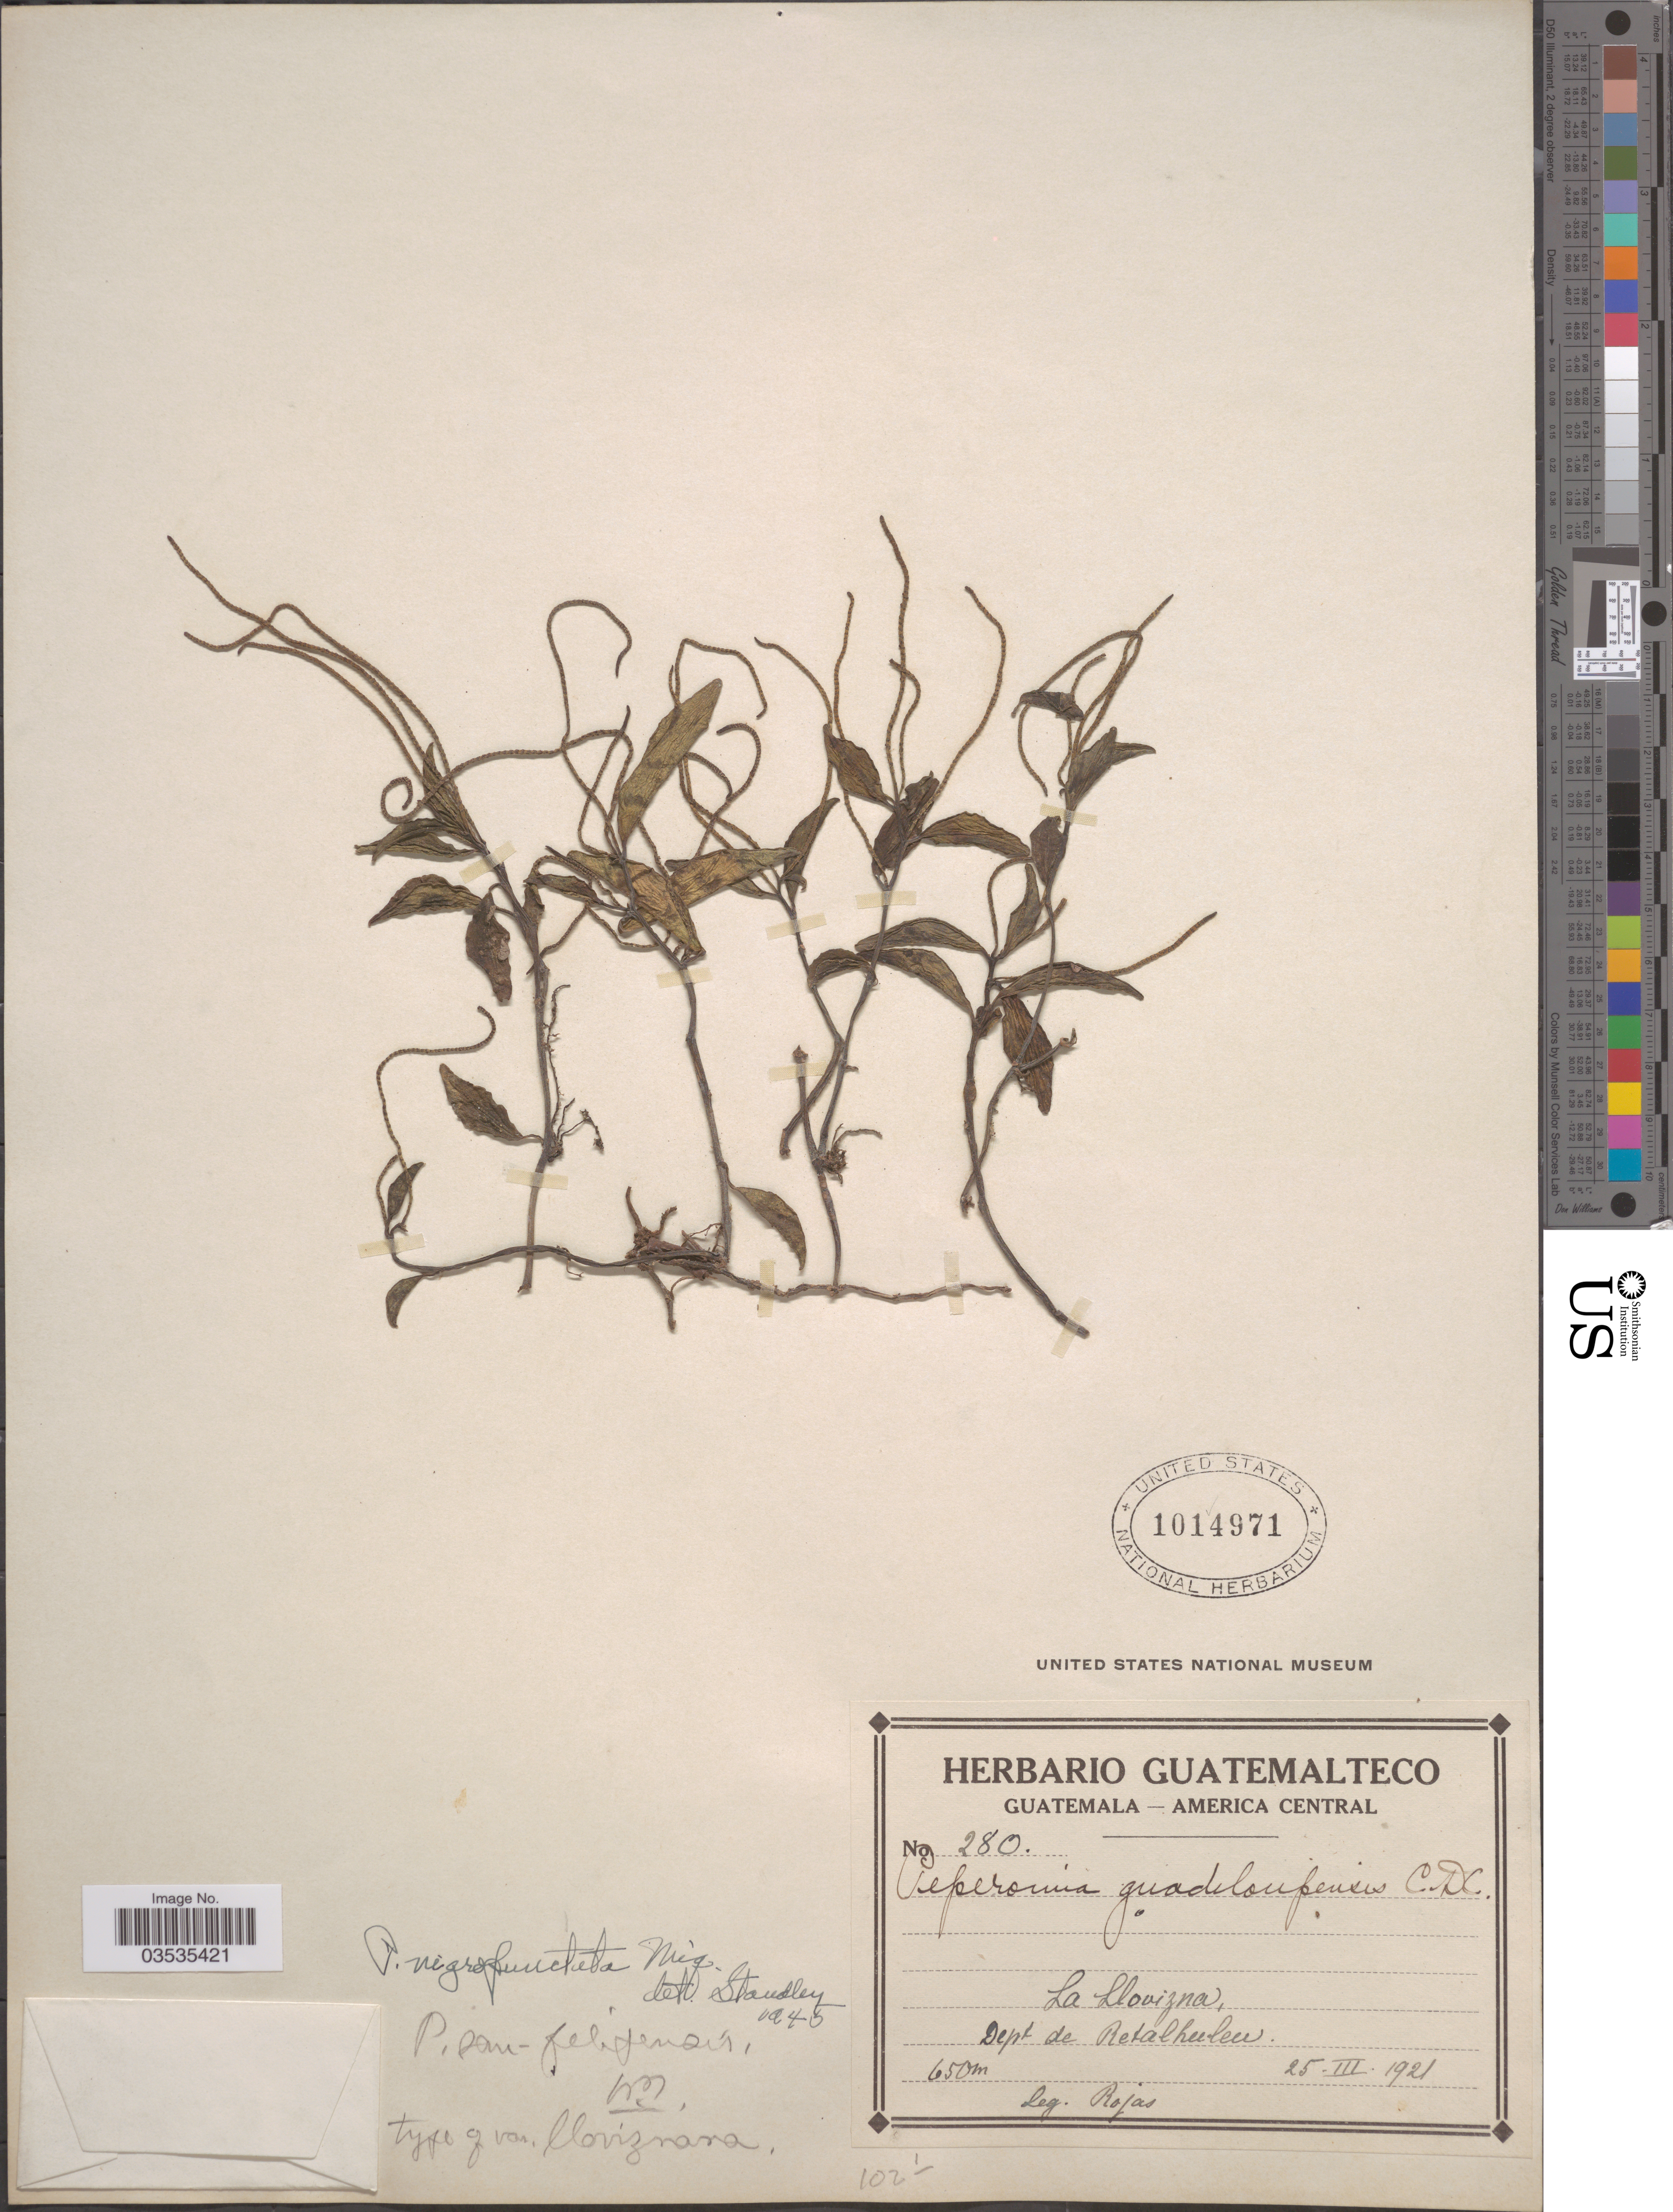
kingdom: Plantae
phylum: Tracheophyta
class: Magnoliopsida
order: Piperales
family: Piperaceae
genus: Peperomia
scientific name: Peperomia nigropunctata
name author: Miq.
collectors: Rojas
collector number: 280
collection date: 1921-03-25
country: Guatemala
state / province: Retalhuleu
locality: La Llovizna, Dept. de Retalhuleu.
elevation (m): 650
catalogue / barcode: US 1014971